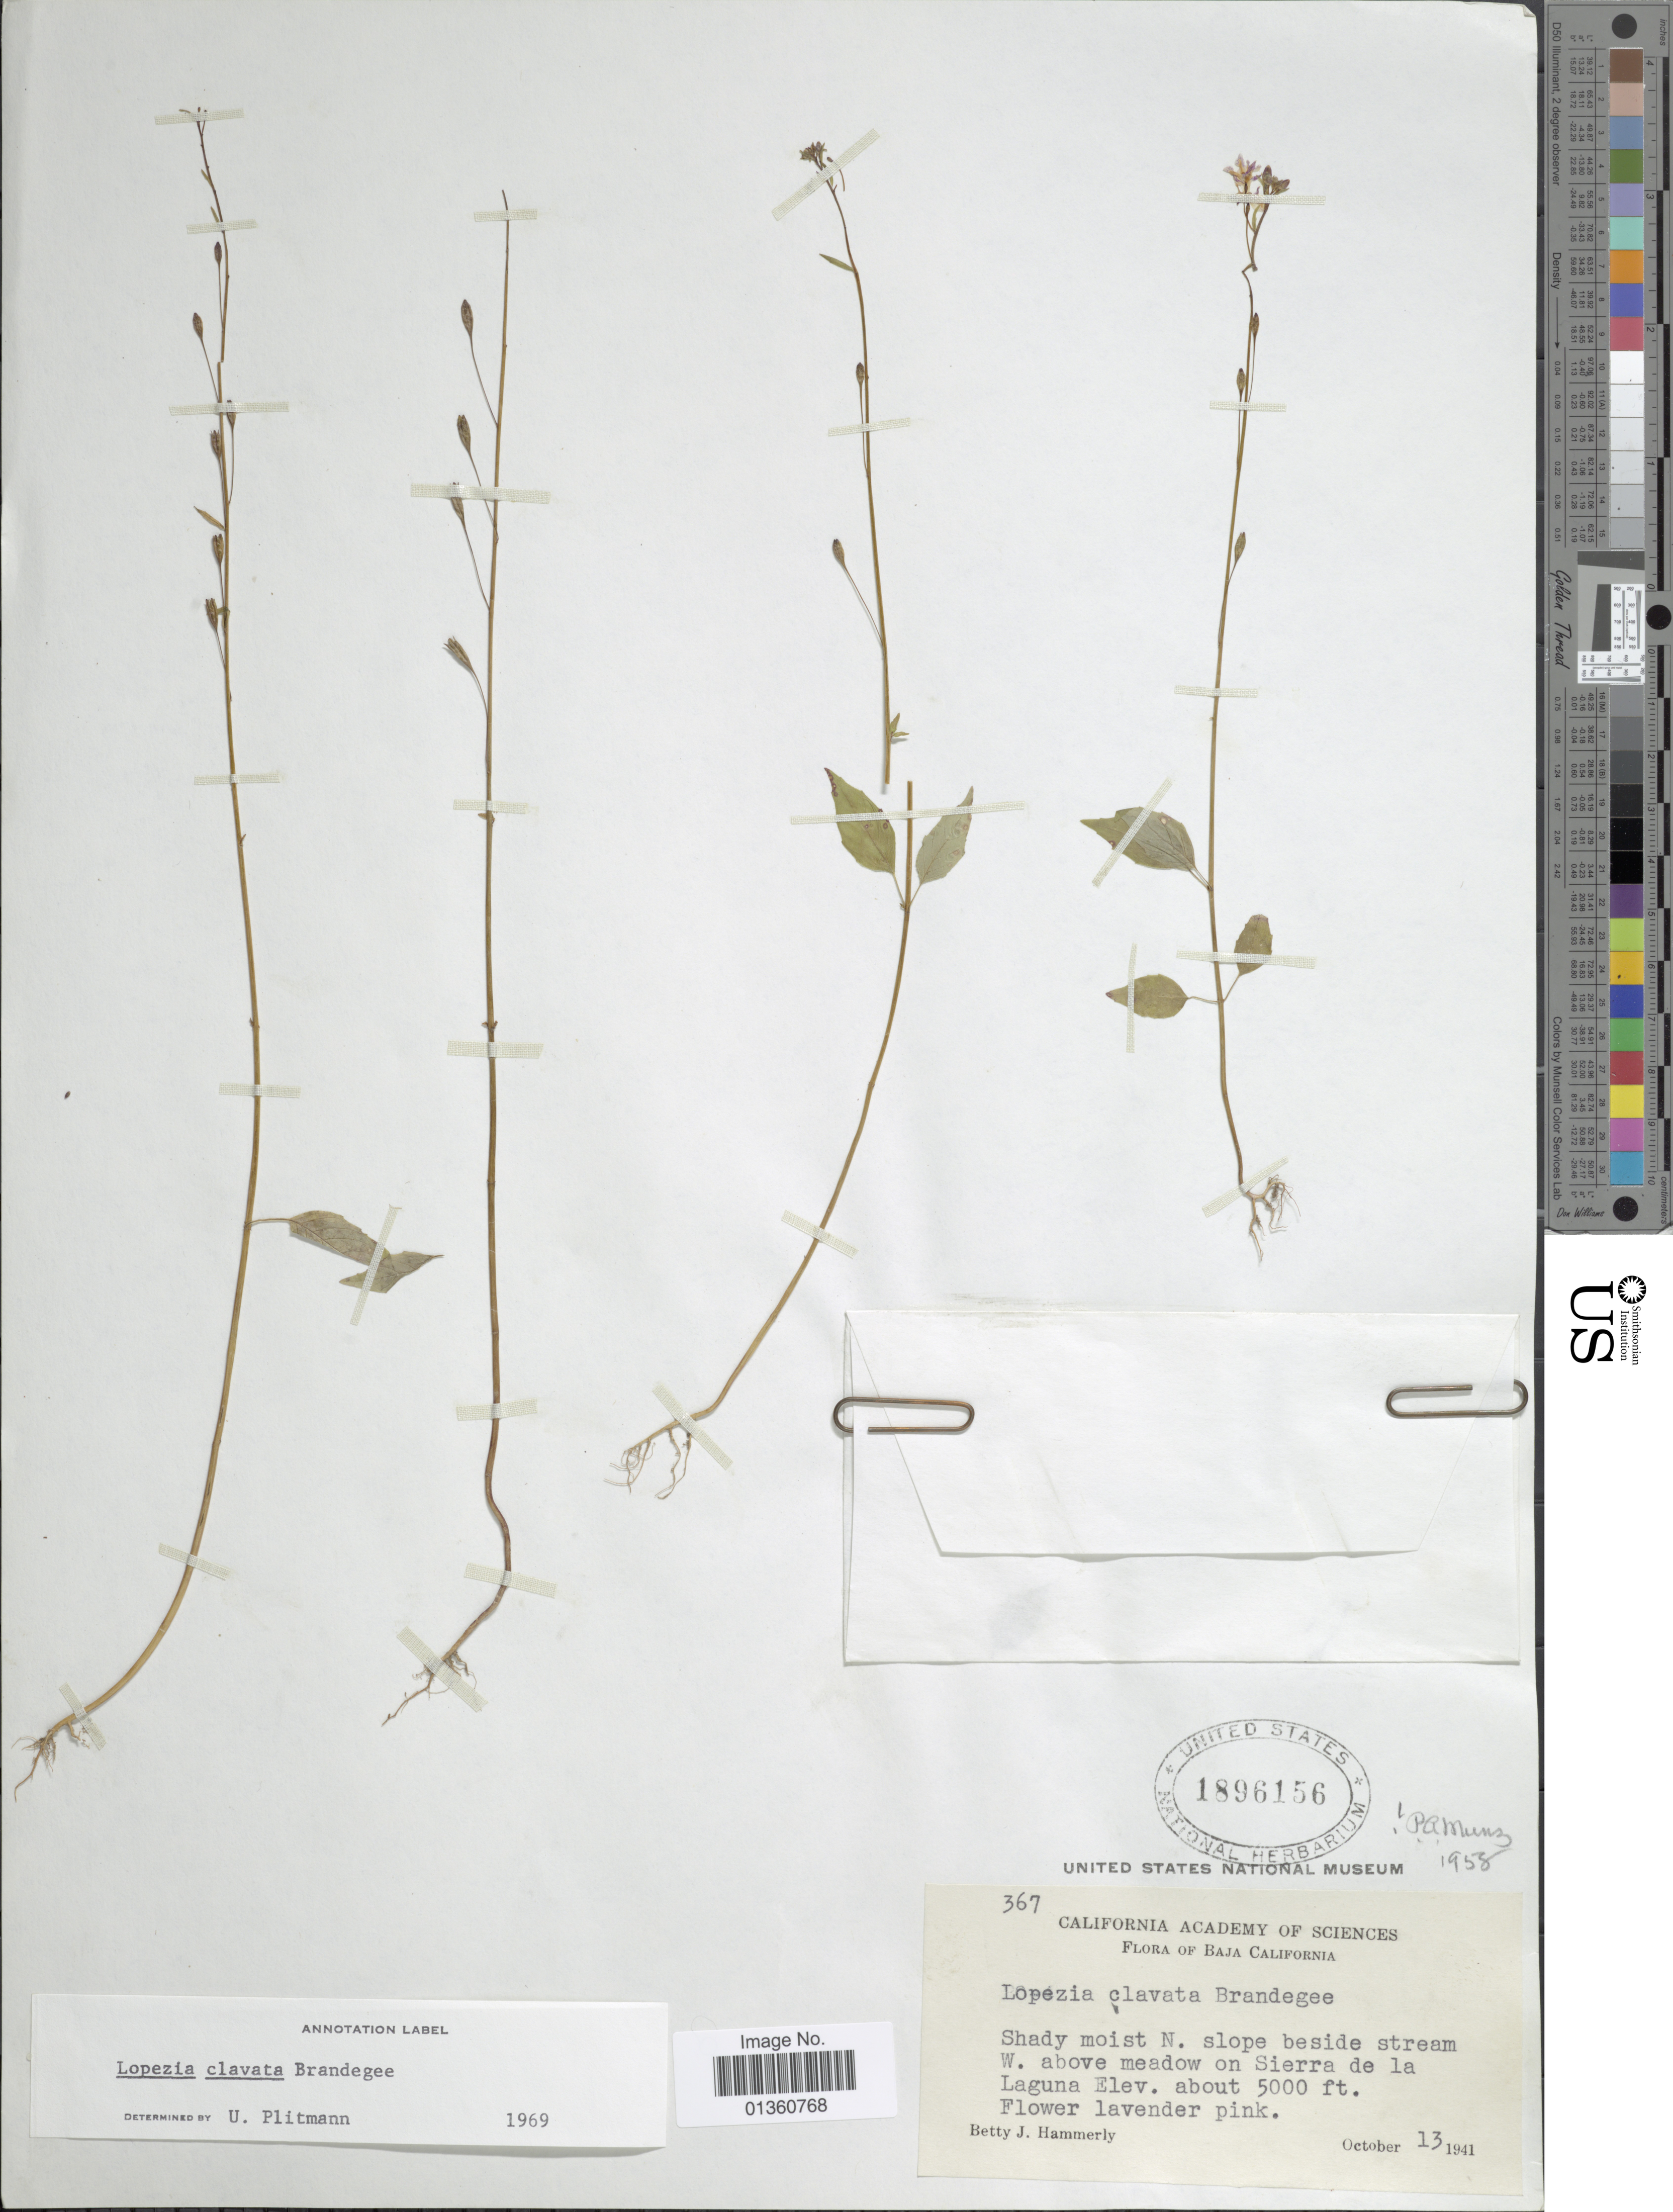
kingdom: Plantae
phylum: Tracheophyta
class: Magnoliopsida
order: Myrtales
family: Onagraceae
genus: Lopezia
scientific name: Lopezia clavata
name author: Brandegee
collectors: B. J. Hammerly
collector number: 367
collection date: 1941-10-13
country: Mexico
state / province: Baja California Sur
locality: Shady moist N. slope beside stream W. above meadow on Sierra de la Laguna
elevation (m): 1524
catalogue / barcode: US 1896156